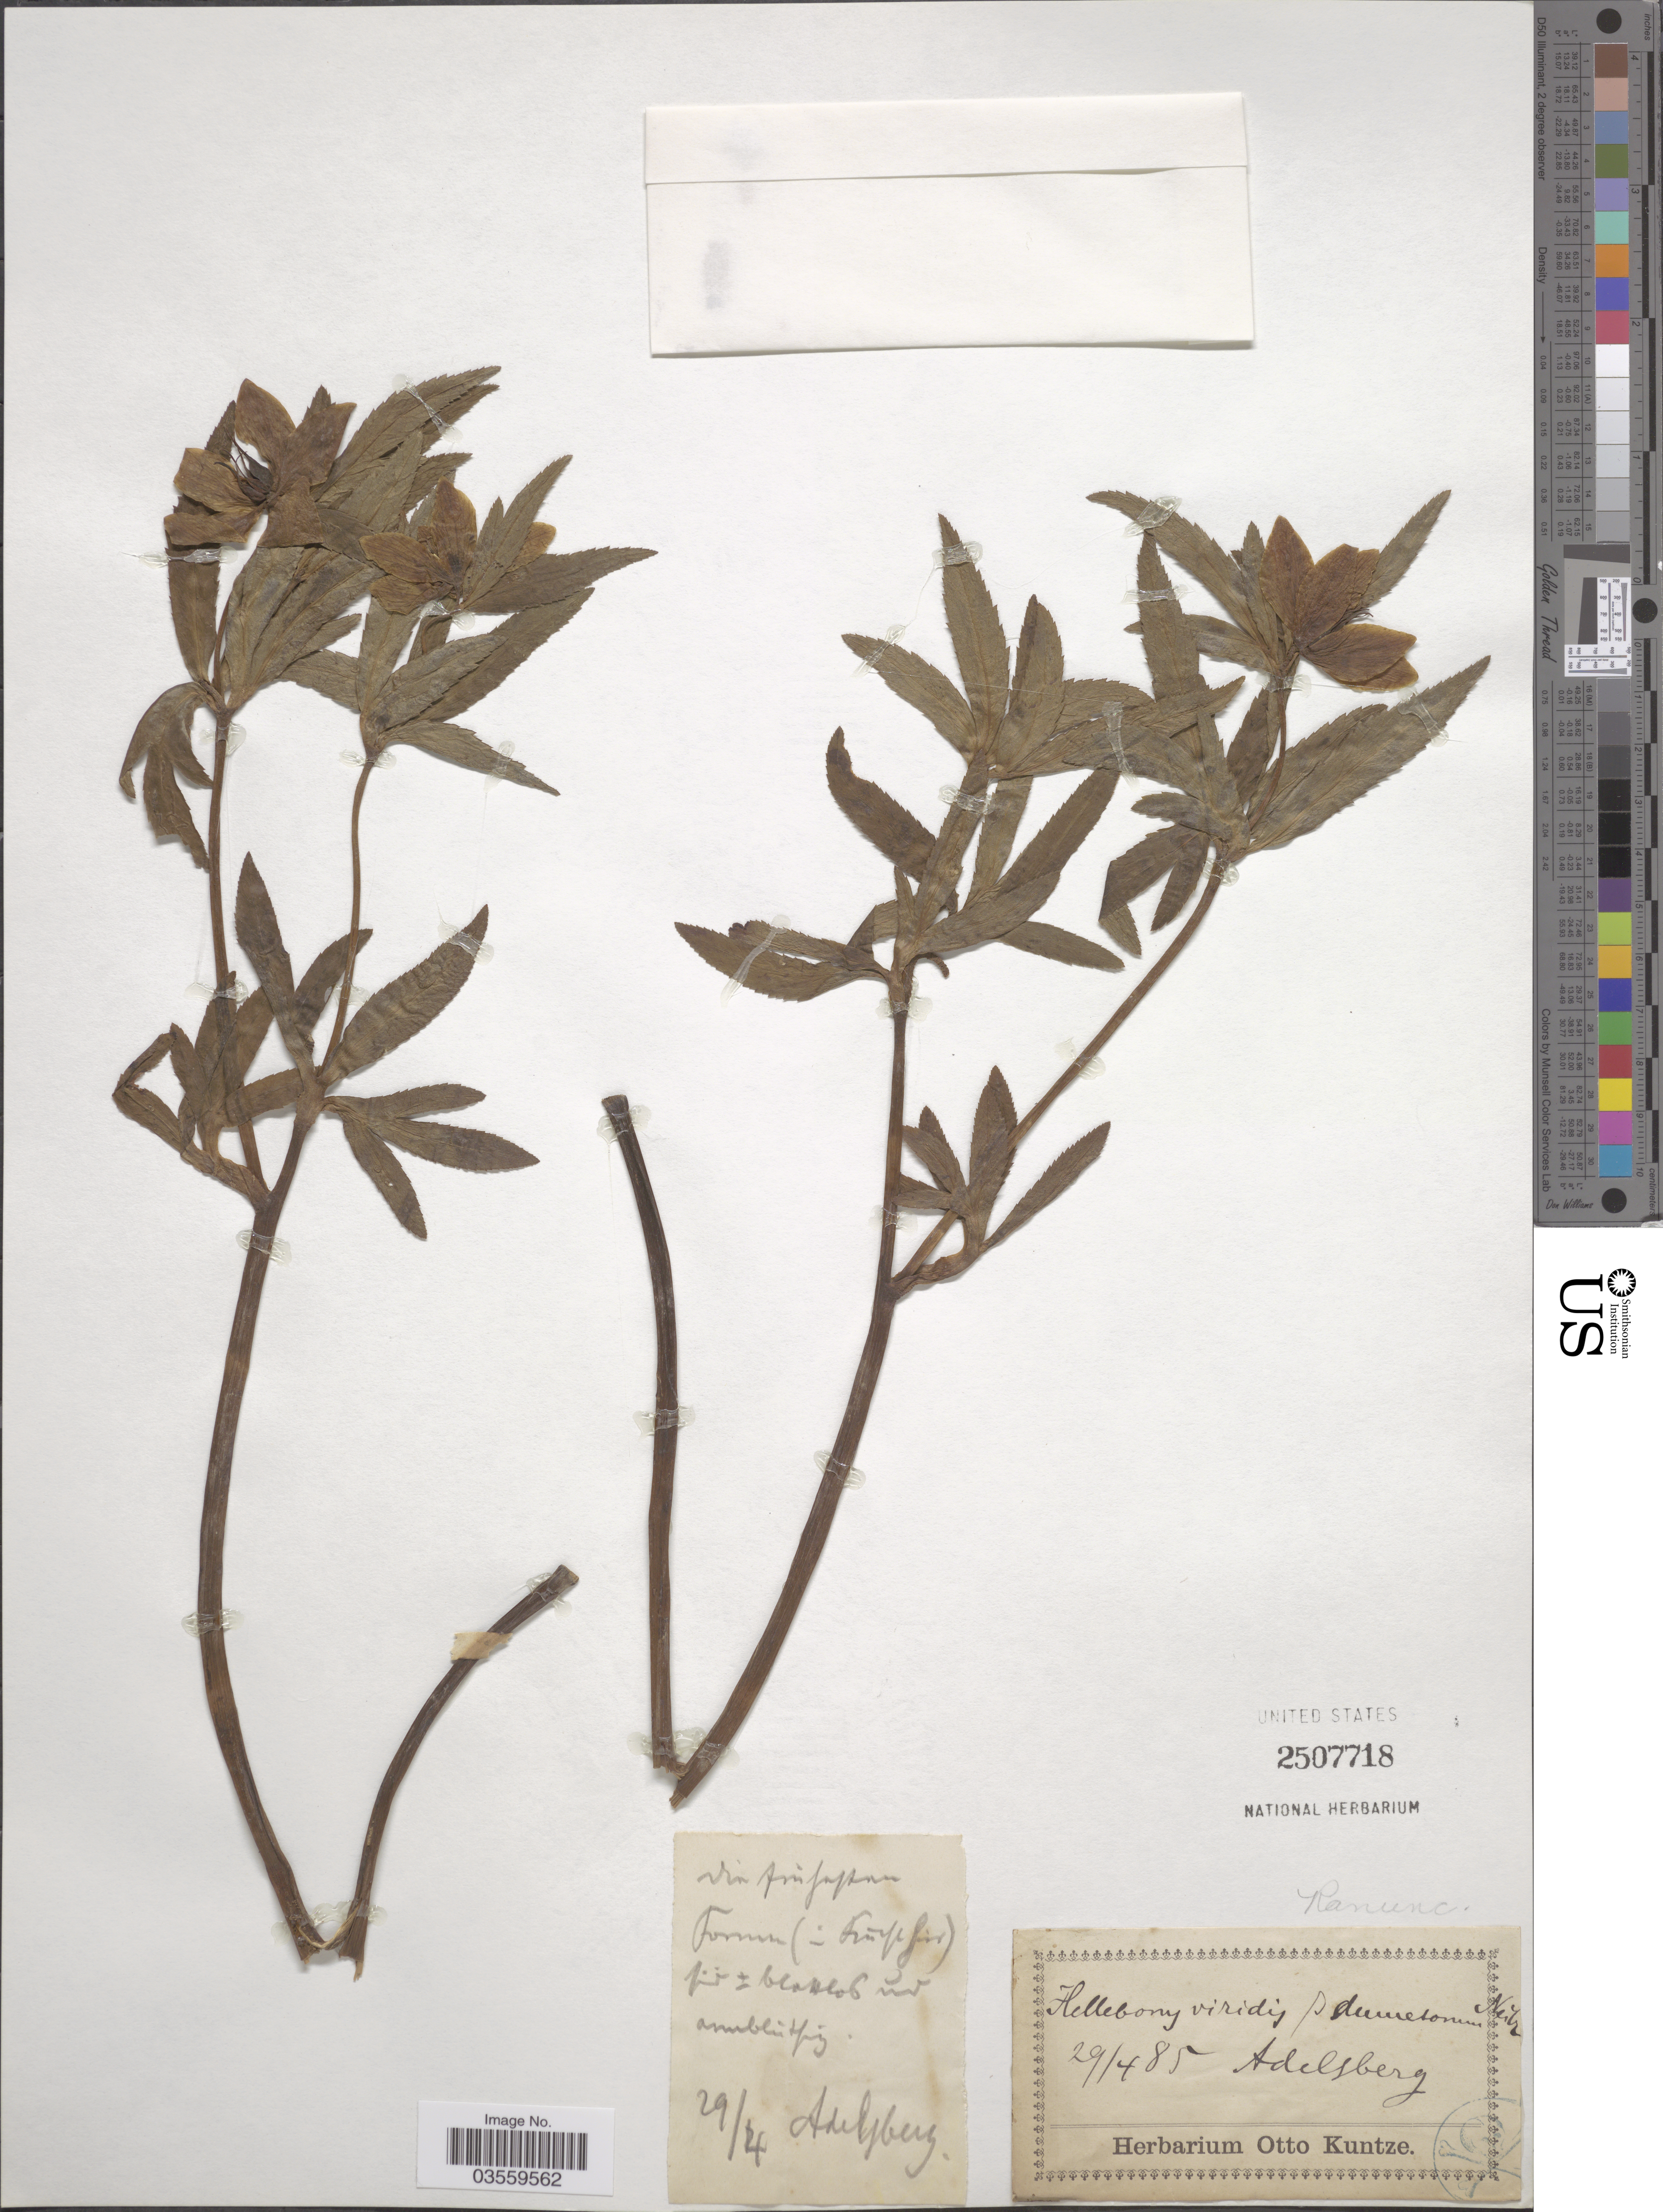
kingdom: Plantae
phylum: Tracheophyta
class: Magnoliopsida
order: Ranunculales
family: Ranunculaceae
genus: Helleborus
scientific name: Helleborus viridis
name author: L.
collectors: ex herb. Otto Kuntze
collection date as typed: Transcribed d/m/y: 29/4/85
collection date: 1885-04-29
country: Slovenia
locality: Adelsberg. [Germany??]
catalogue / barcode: US 2507718